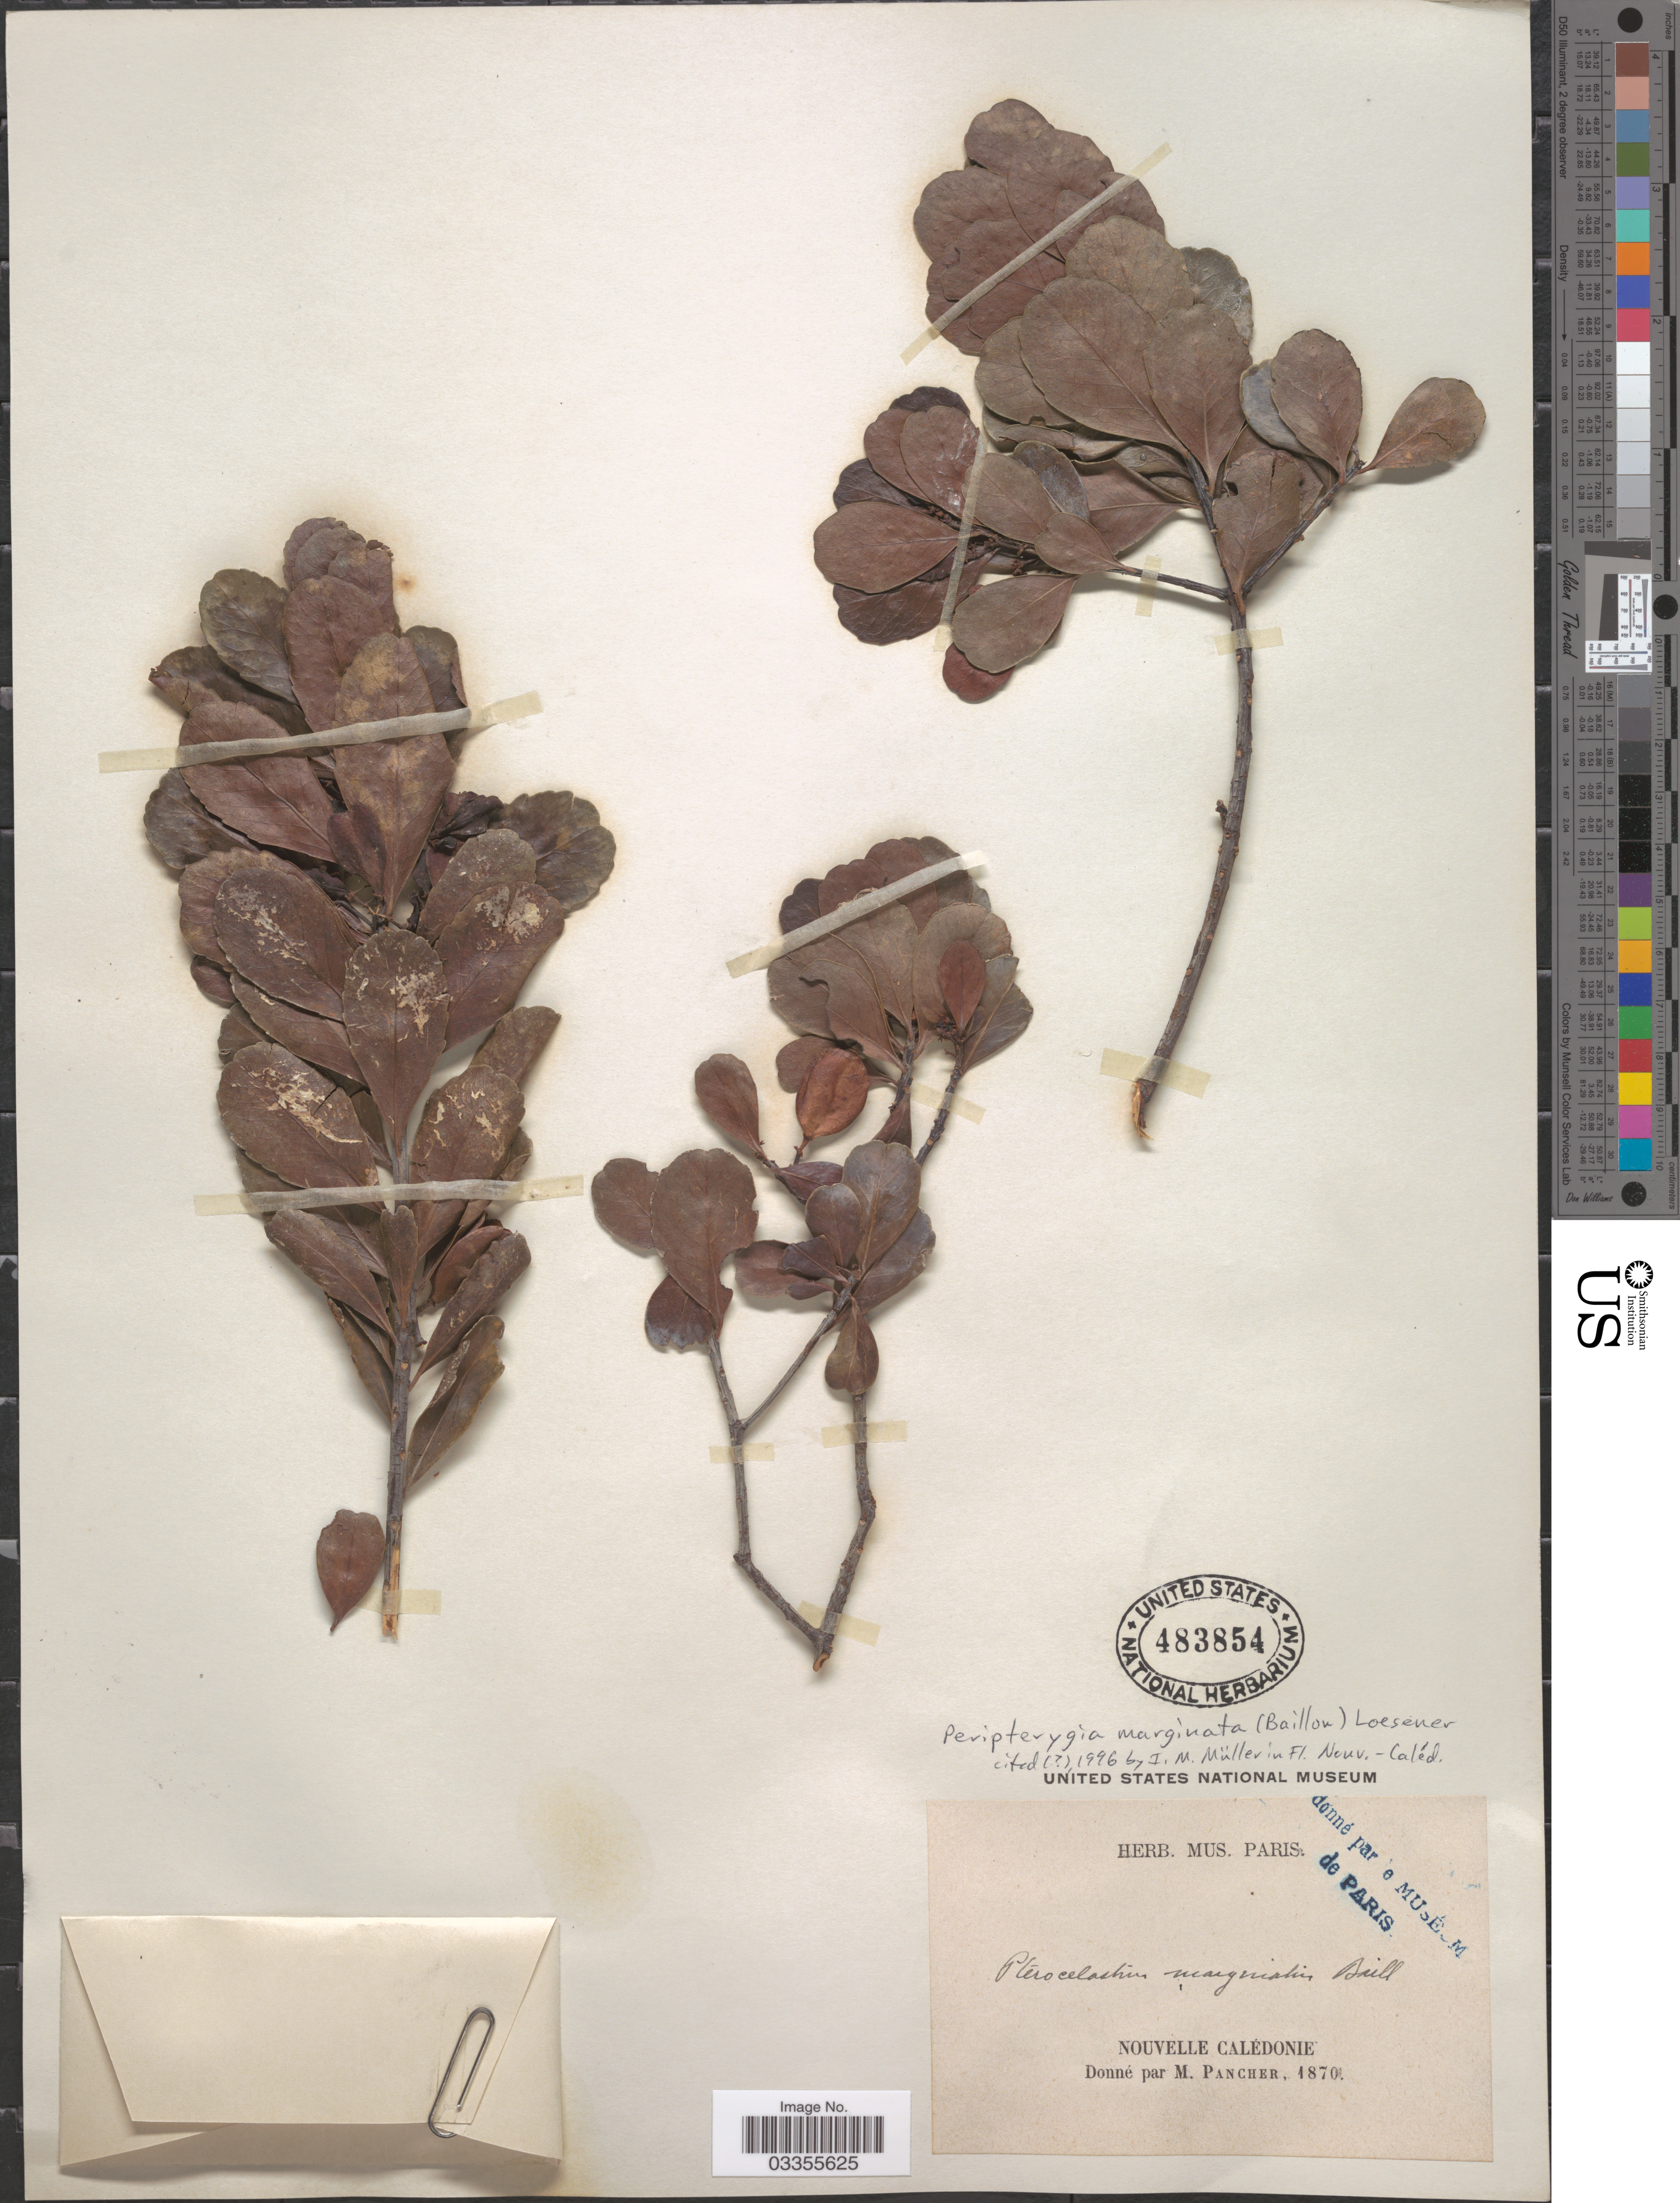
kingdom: Plantae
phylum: Tracheophyta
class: Magnoliopsida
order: Celastrales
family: Celastraceae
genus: Peripterygia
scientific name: Peripterygia marginata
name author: (Baill.) Loes.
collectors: M. Pancher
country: New Caledonia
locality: Nouvelle Calédonie.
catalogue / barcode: US 483854